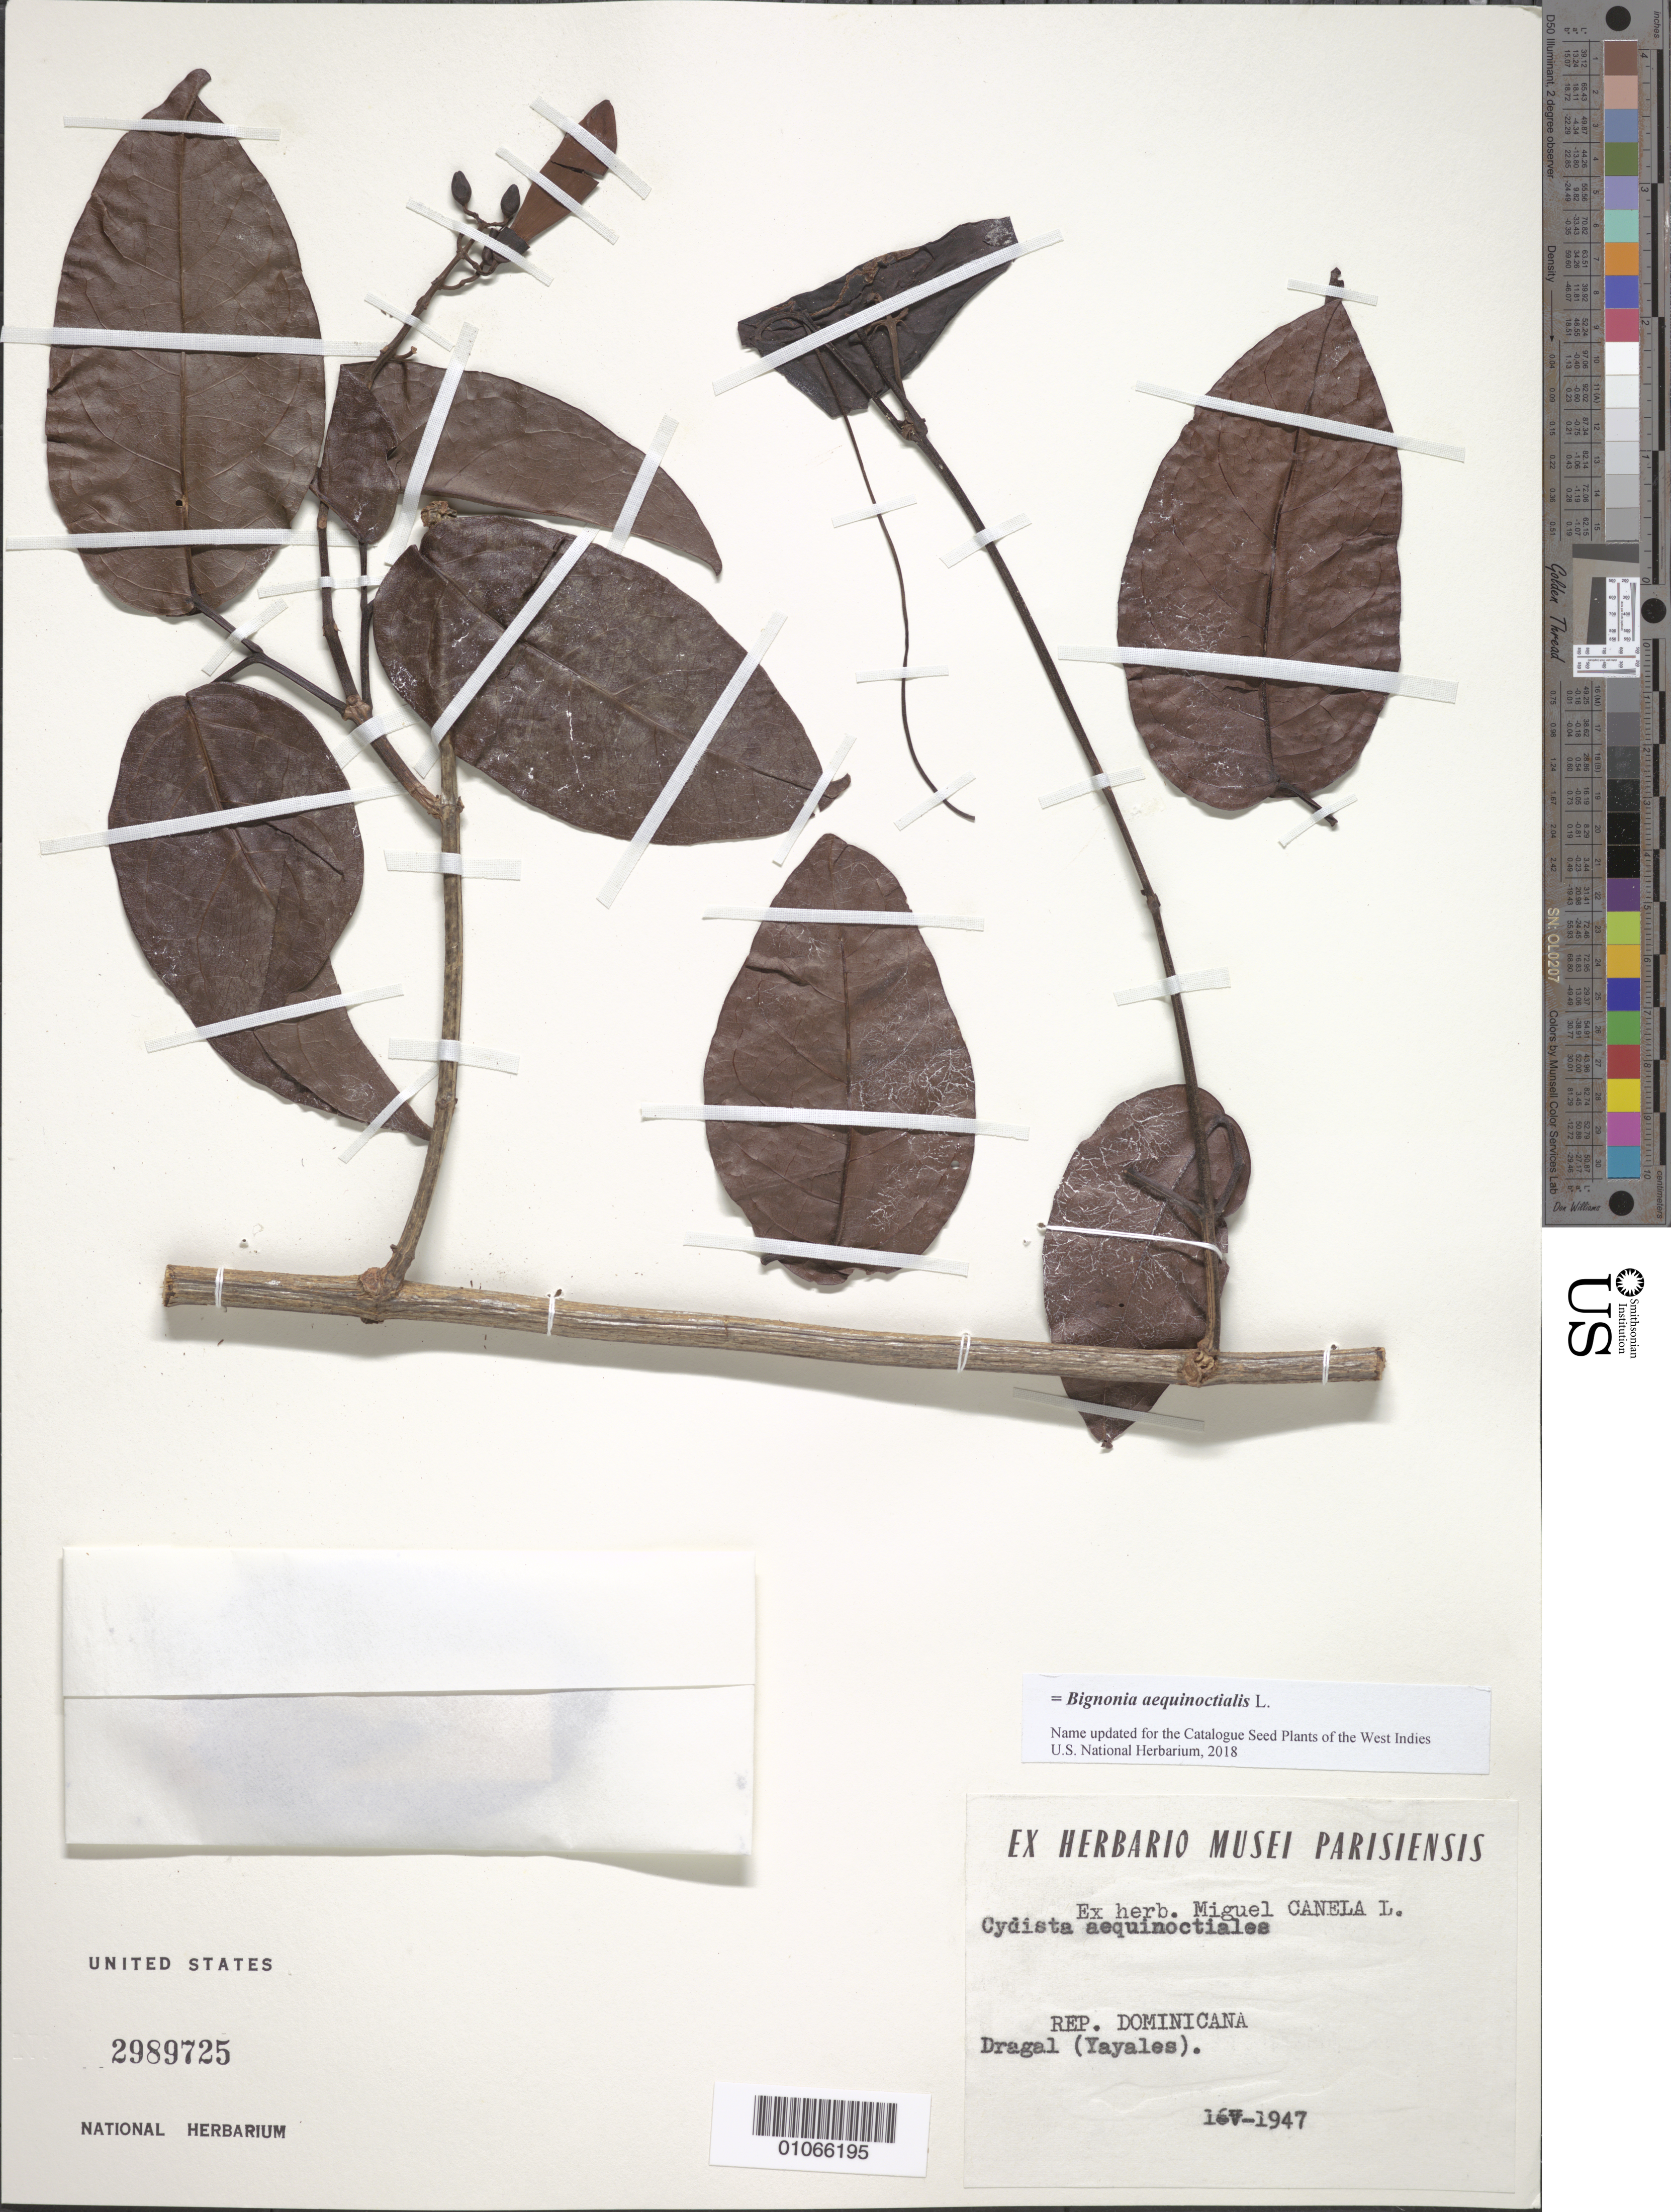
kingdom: Plantae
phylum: Tracheophyta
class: Magnoliopsida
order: Lamiales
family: Bignoniaceae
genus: Bignonia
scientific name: Bignonia aequinoctialis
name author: L.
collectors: M. Canela Lazaro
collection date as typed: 16 May 1947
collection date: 1947-05-16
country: Dominican Republic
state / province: Hato Mayor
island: Hispaniola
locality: Dragal (Yayales).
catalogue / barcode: US 2989725